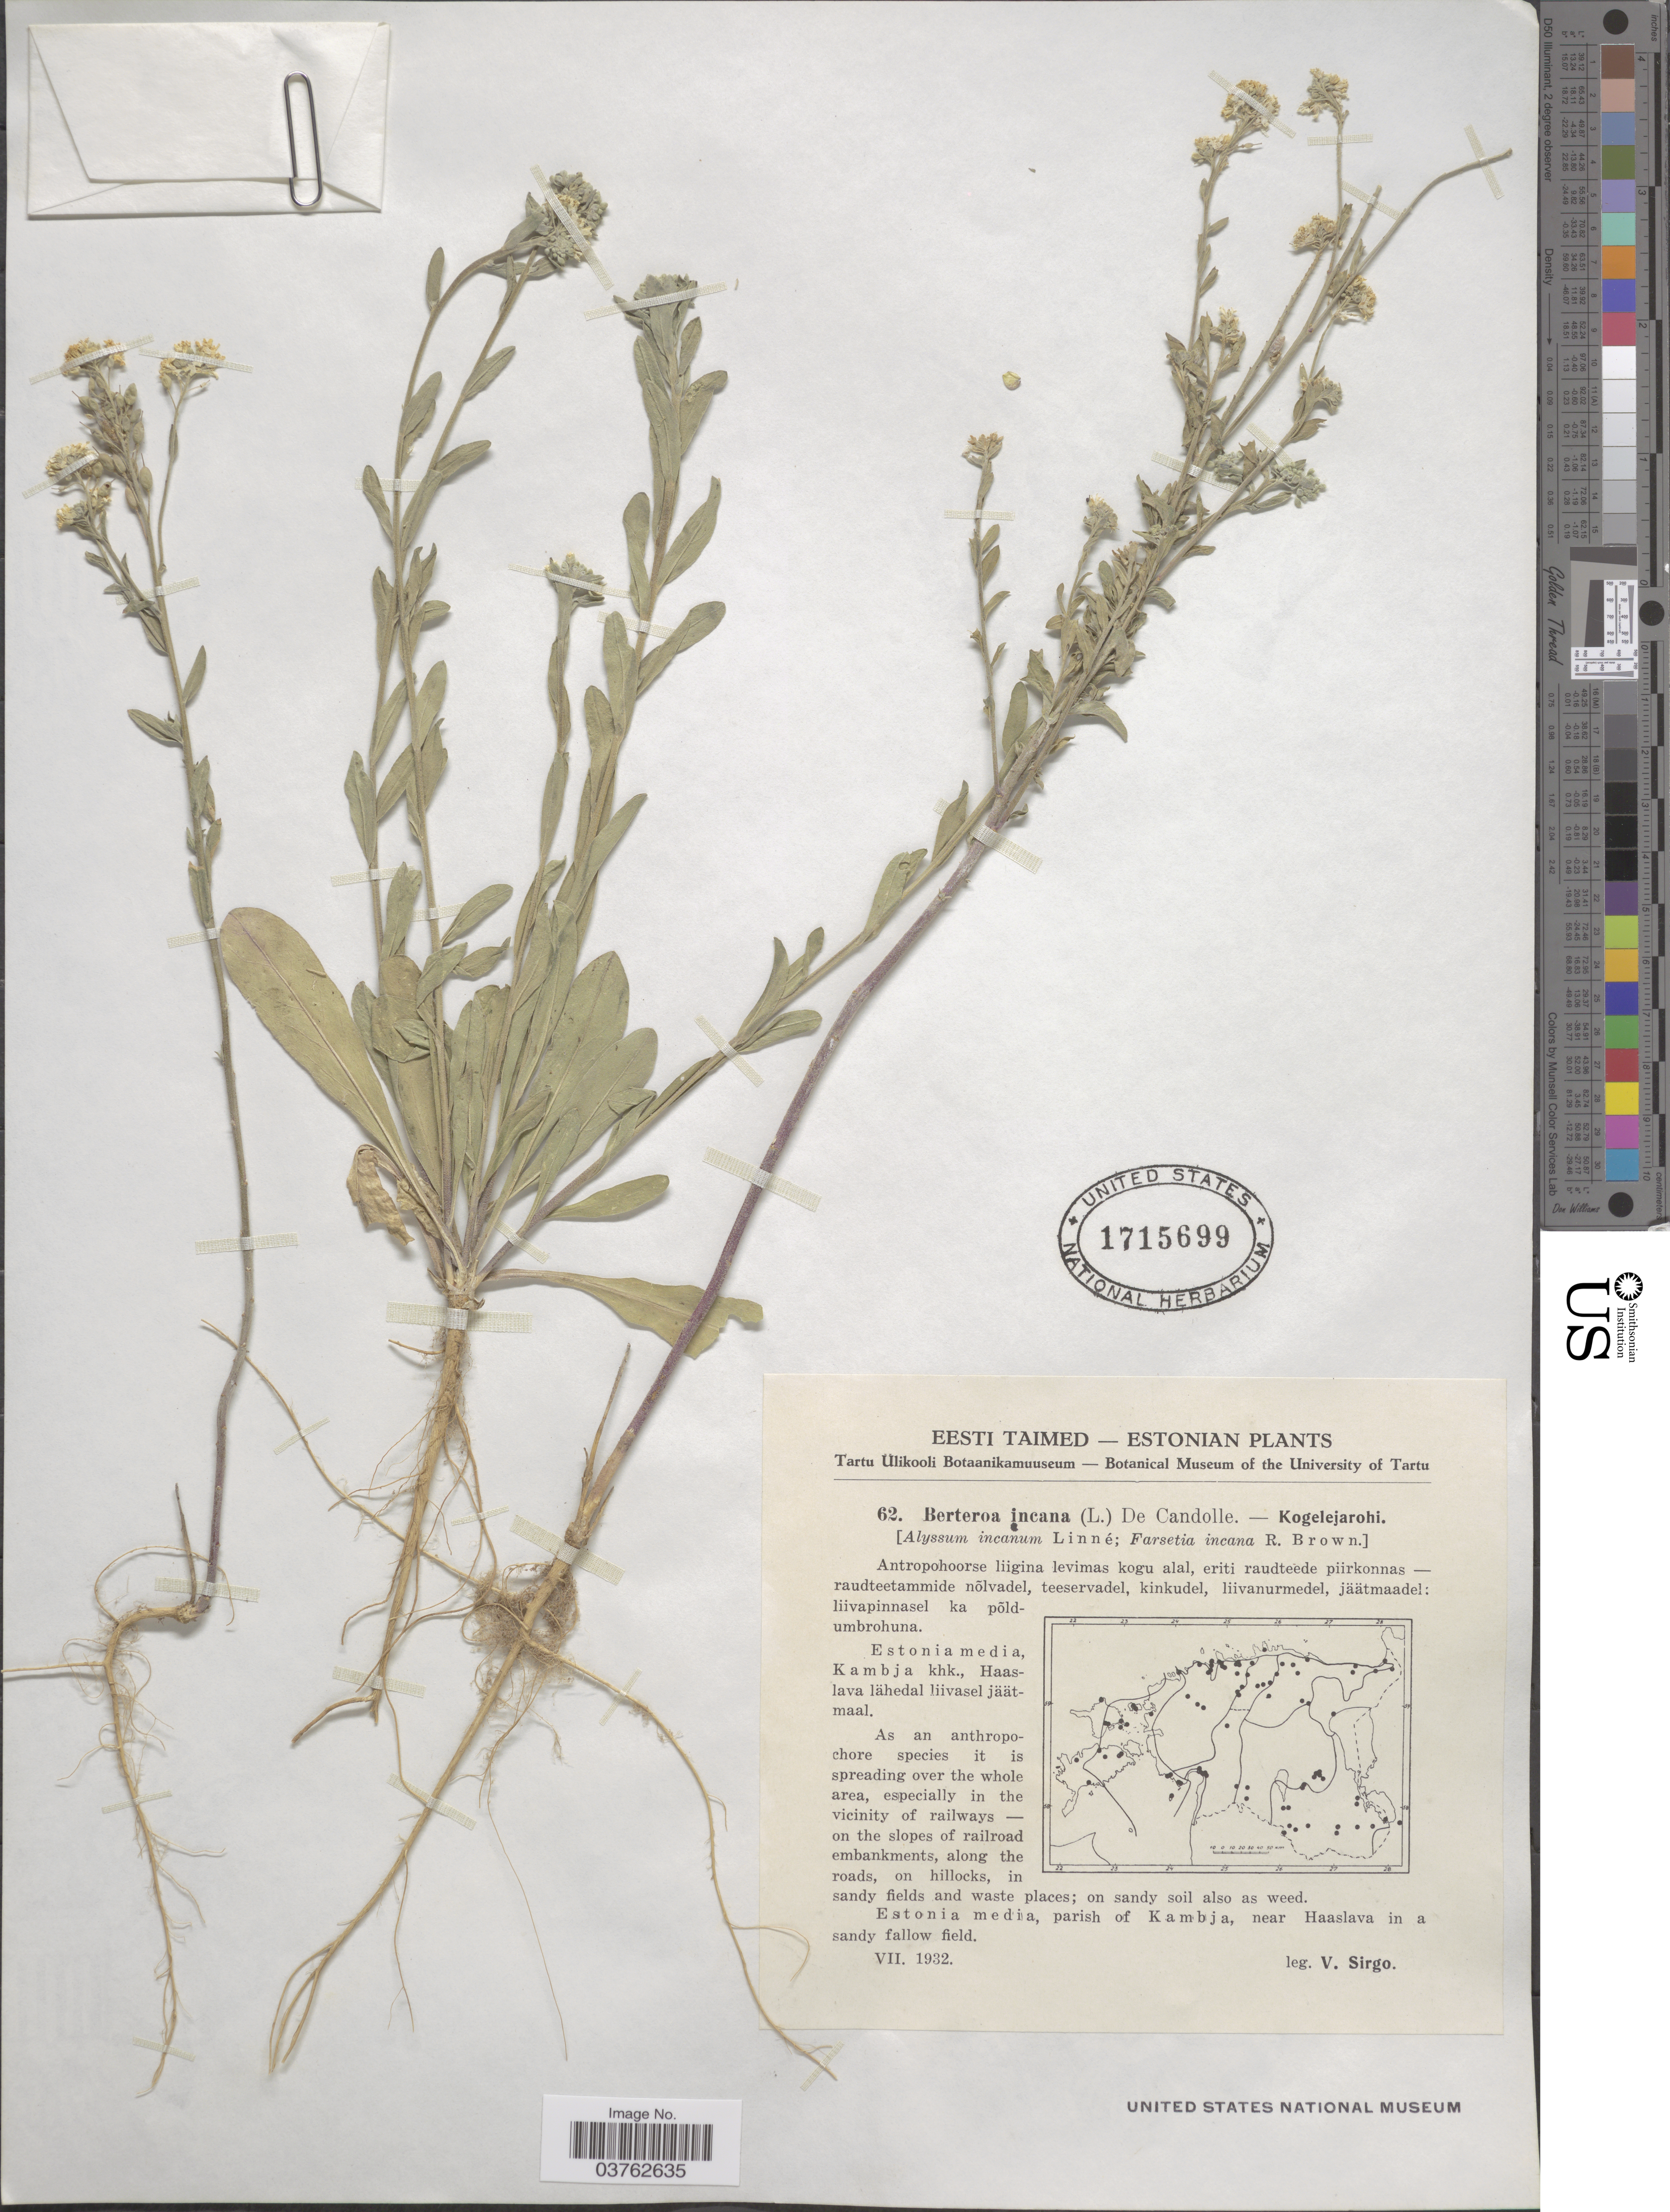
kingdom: Plantae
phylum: Tracheophyta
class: Magnoliopsida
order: Brassicales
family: Brassicaceae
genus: Berteroa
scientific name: Berteroa incana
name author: (L.) DC.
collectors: V. Sirgo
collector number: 62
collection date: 1932-07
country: Estonia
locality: Eesti Taimed. [unsure placement] Estonia media, parish of Kambja, near Haaslava.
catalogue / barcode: US 1715699